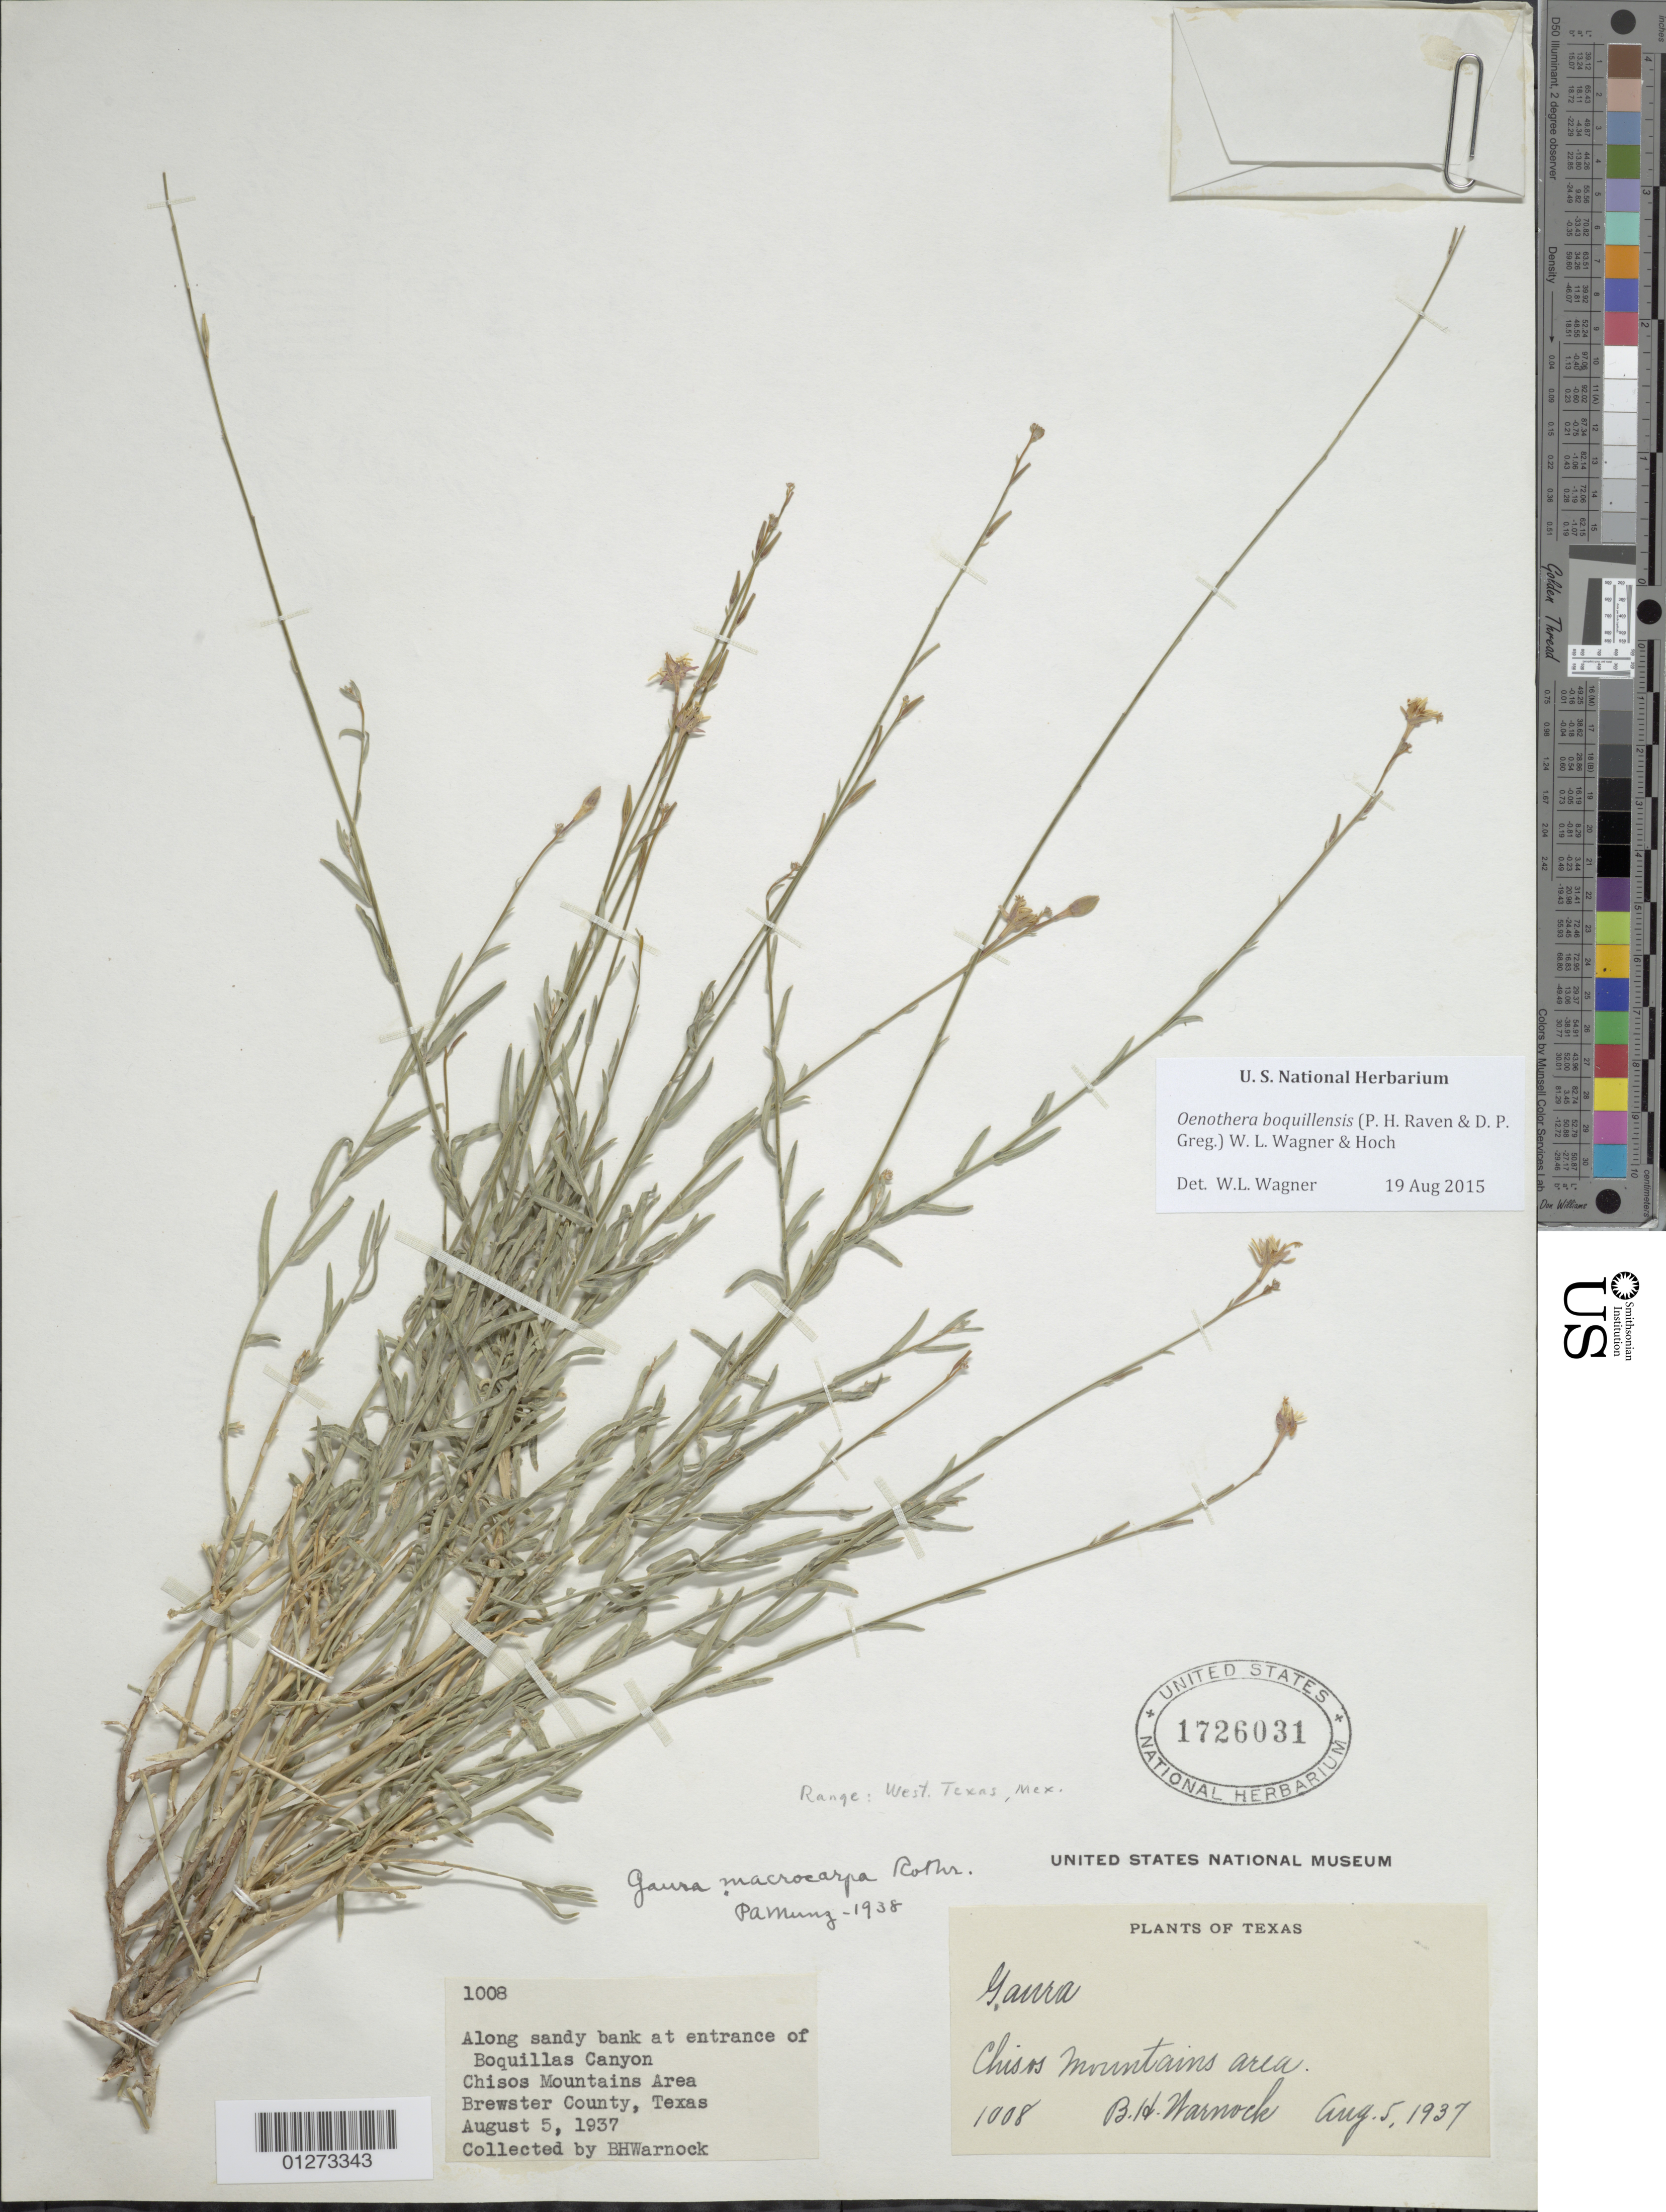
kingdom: Plantae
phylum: Tracheophyta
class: Magnoliopsida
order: Myrtales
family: Onagraceae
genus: Oenothera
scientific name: Oenothera boquillensis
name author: (P.H. Raven & D.P. Greg.) W.L. Wagner & Hoch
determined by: Wagner, W. L., (BOT), Smithsonian Institution - National Museum of Natural History (UNITED STATES)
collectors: B. H. Warnock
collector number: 1008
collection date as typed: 05 Aug 1937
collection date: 1937-08-05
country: United States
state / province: Texas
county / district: Brewster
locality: Chisos Mts., entrance to Boquillas Canyon.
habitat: Sandy bank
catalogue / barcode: US 1726031